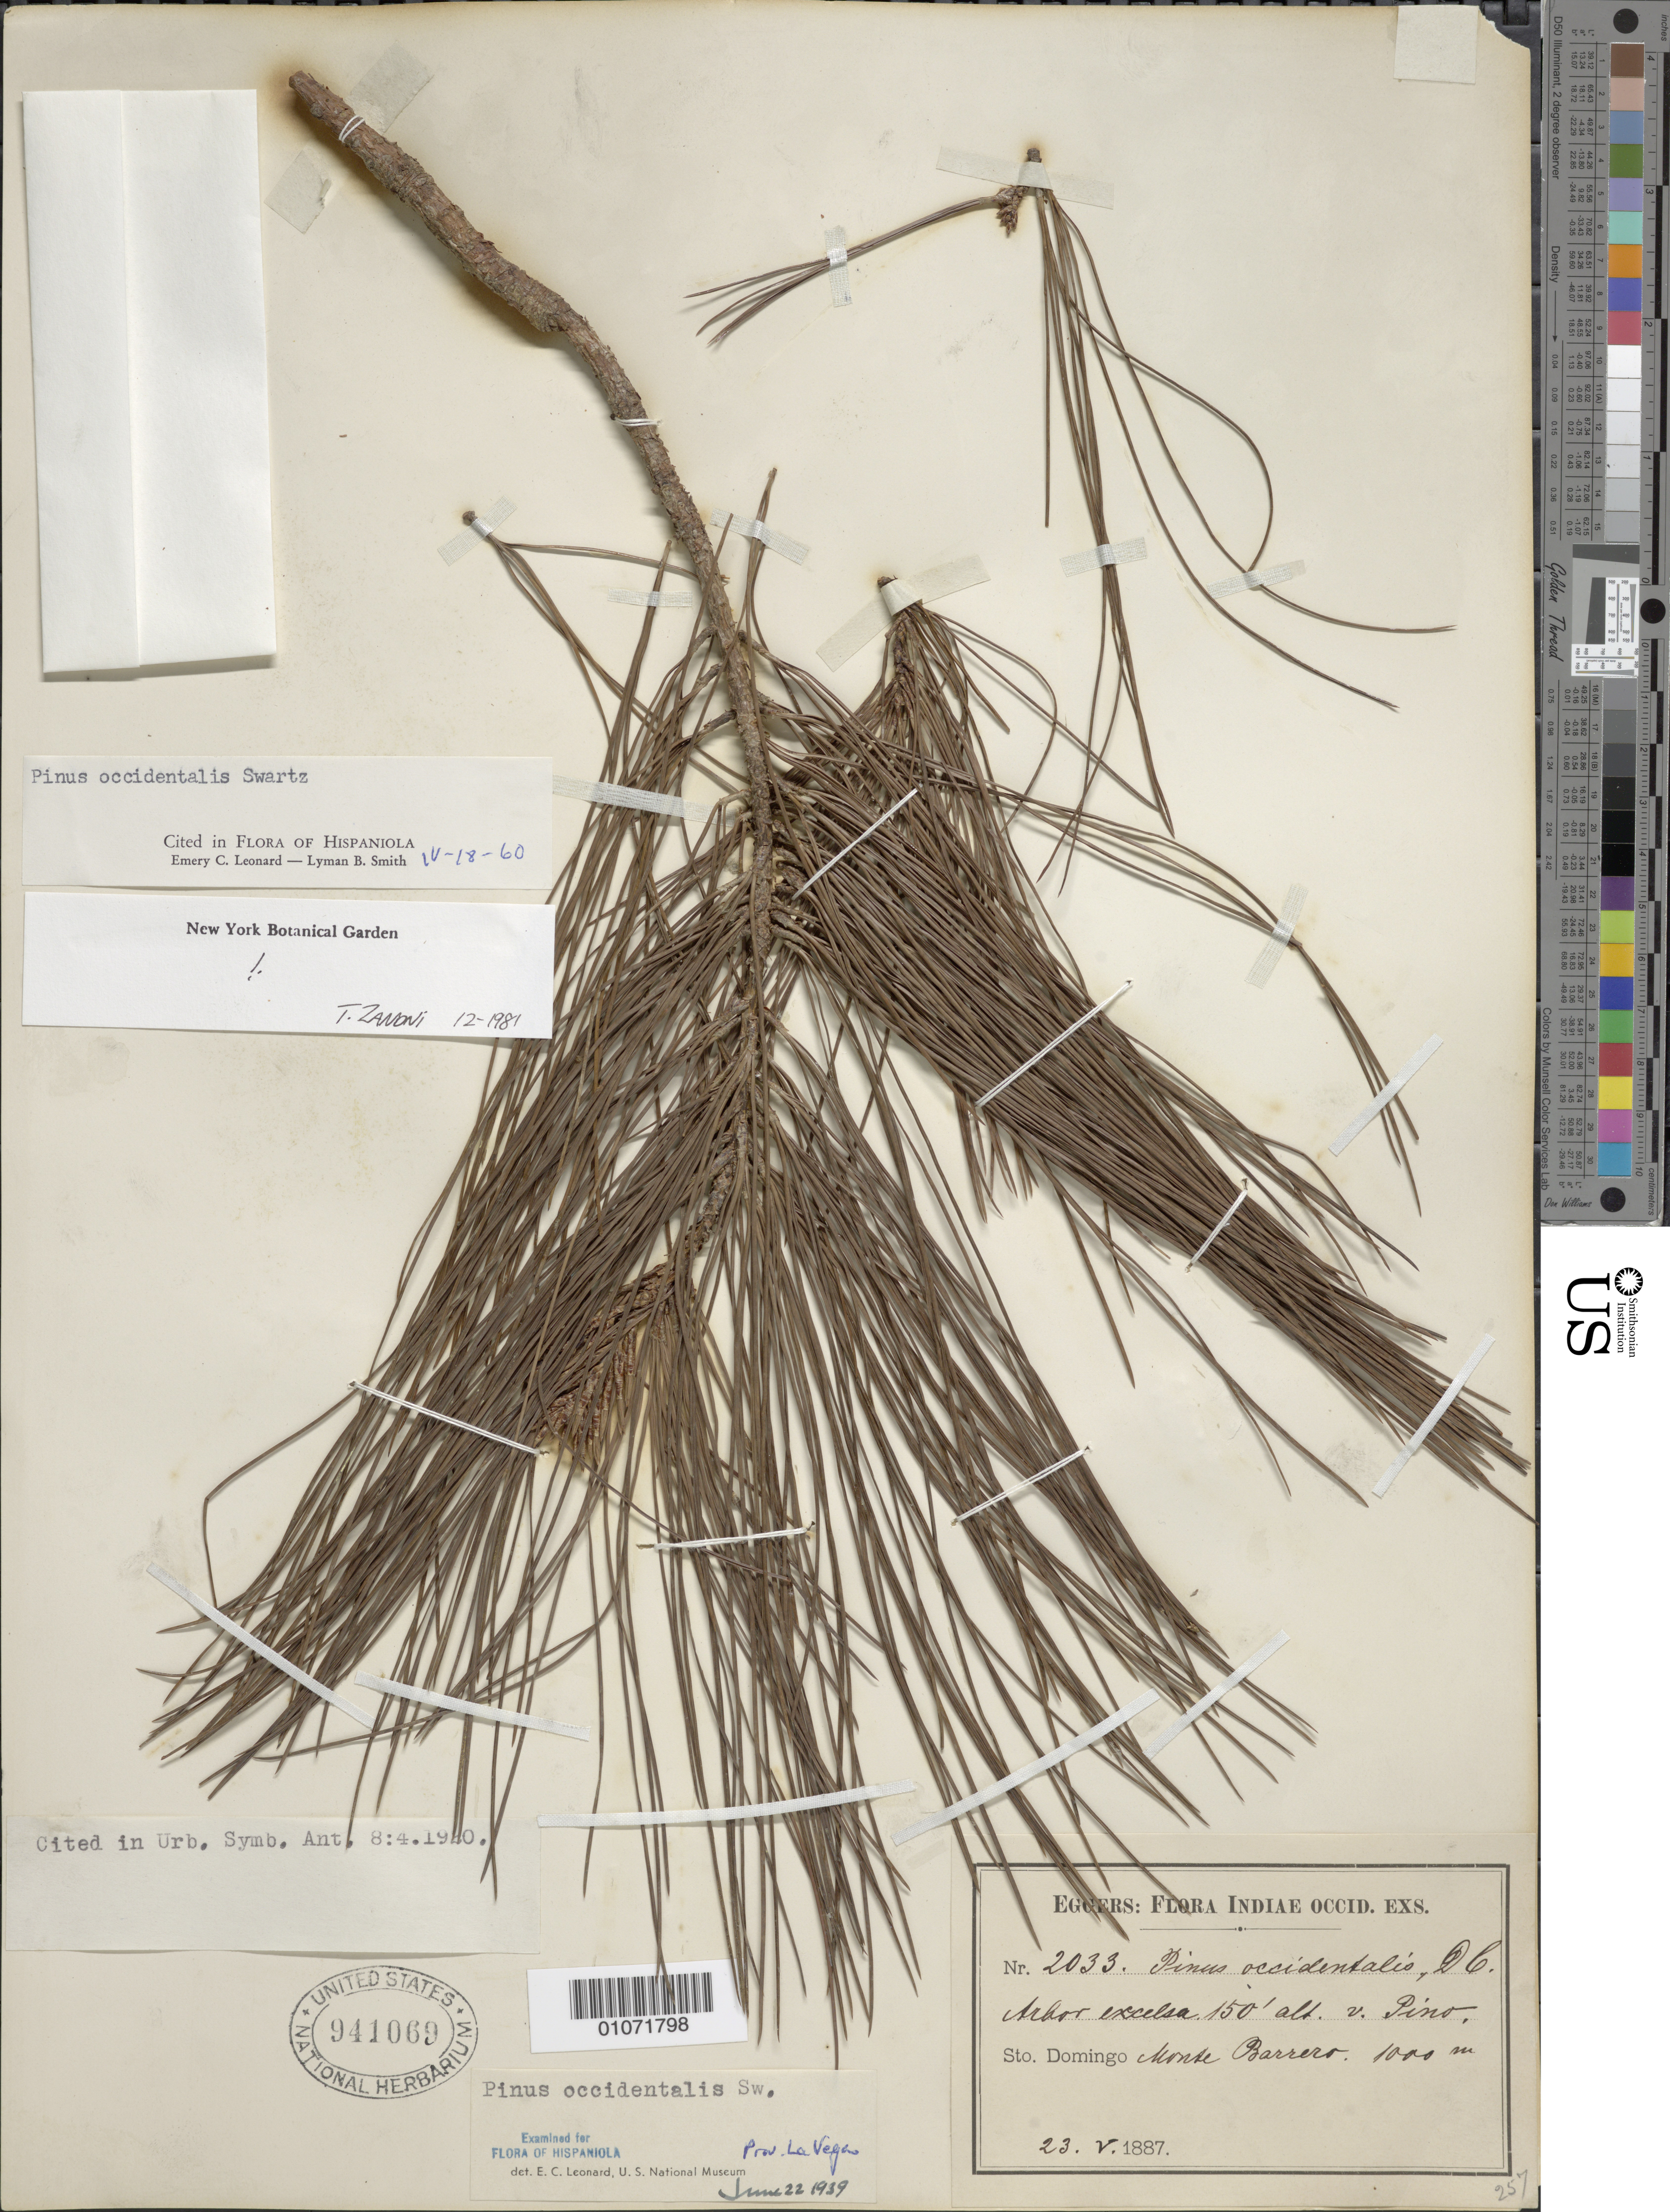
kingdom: Plantae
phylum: Tracheophyta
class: Pinopsida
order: Pinales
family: Pinaceae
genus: Pinus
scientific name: Pinus occidentalis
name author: Sw.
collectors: H. F. A. von Eggers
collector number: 2033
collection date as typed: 23 May 1887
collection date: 1887-05-23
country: Dominican Republic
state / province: Santo Domingo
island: Hispaniola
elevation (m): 46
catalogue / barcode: US 941069